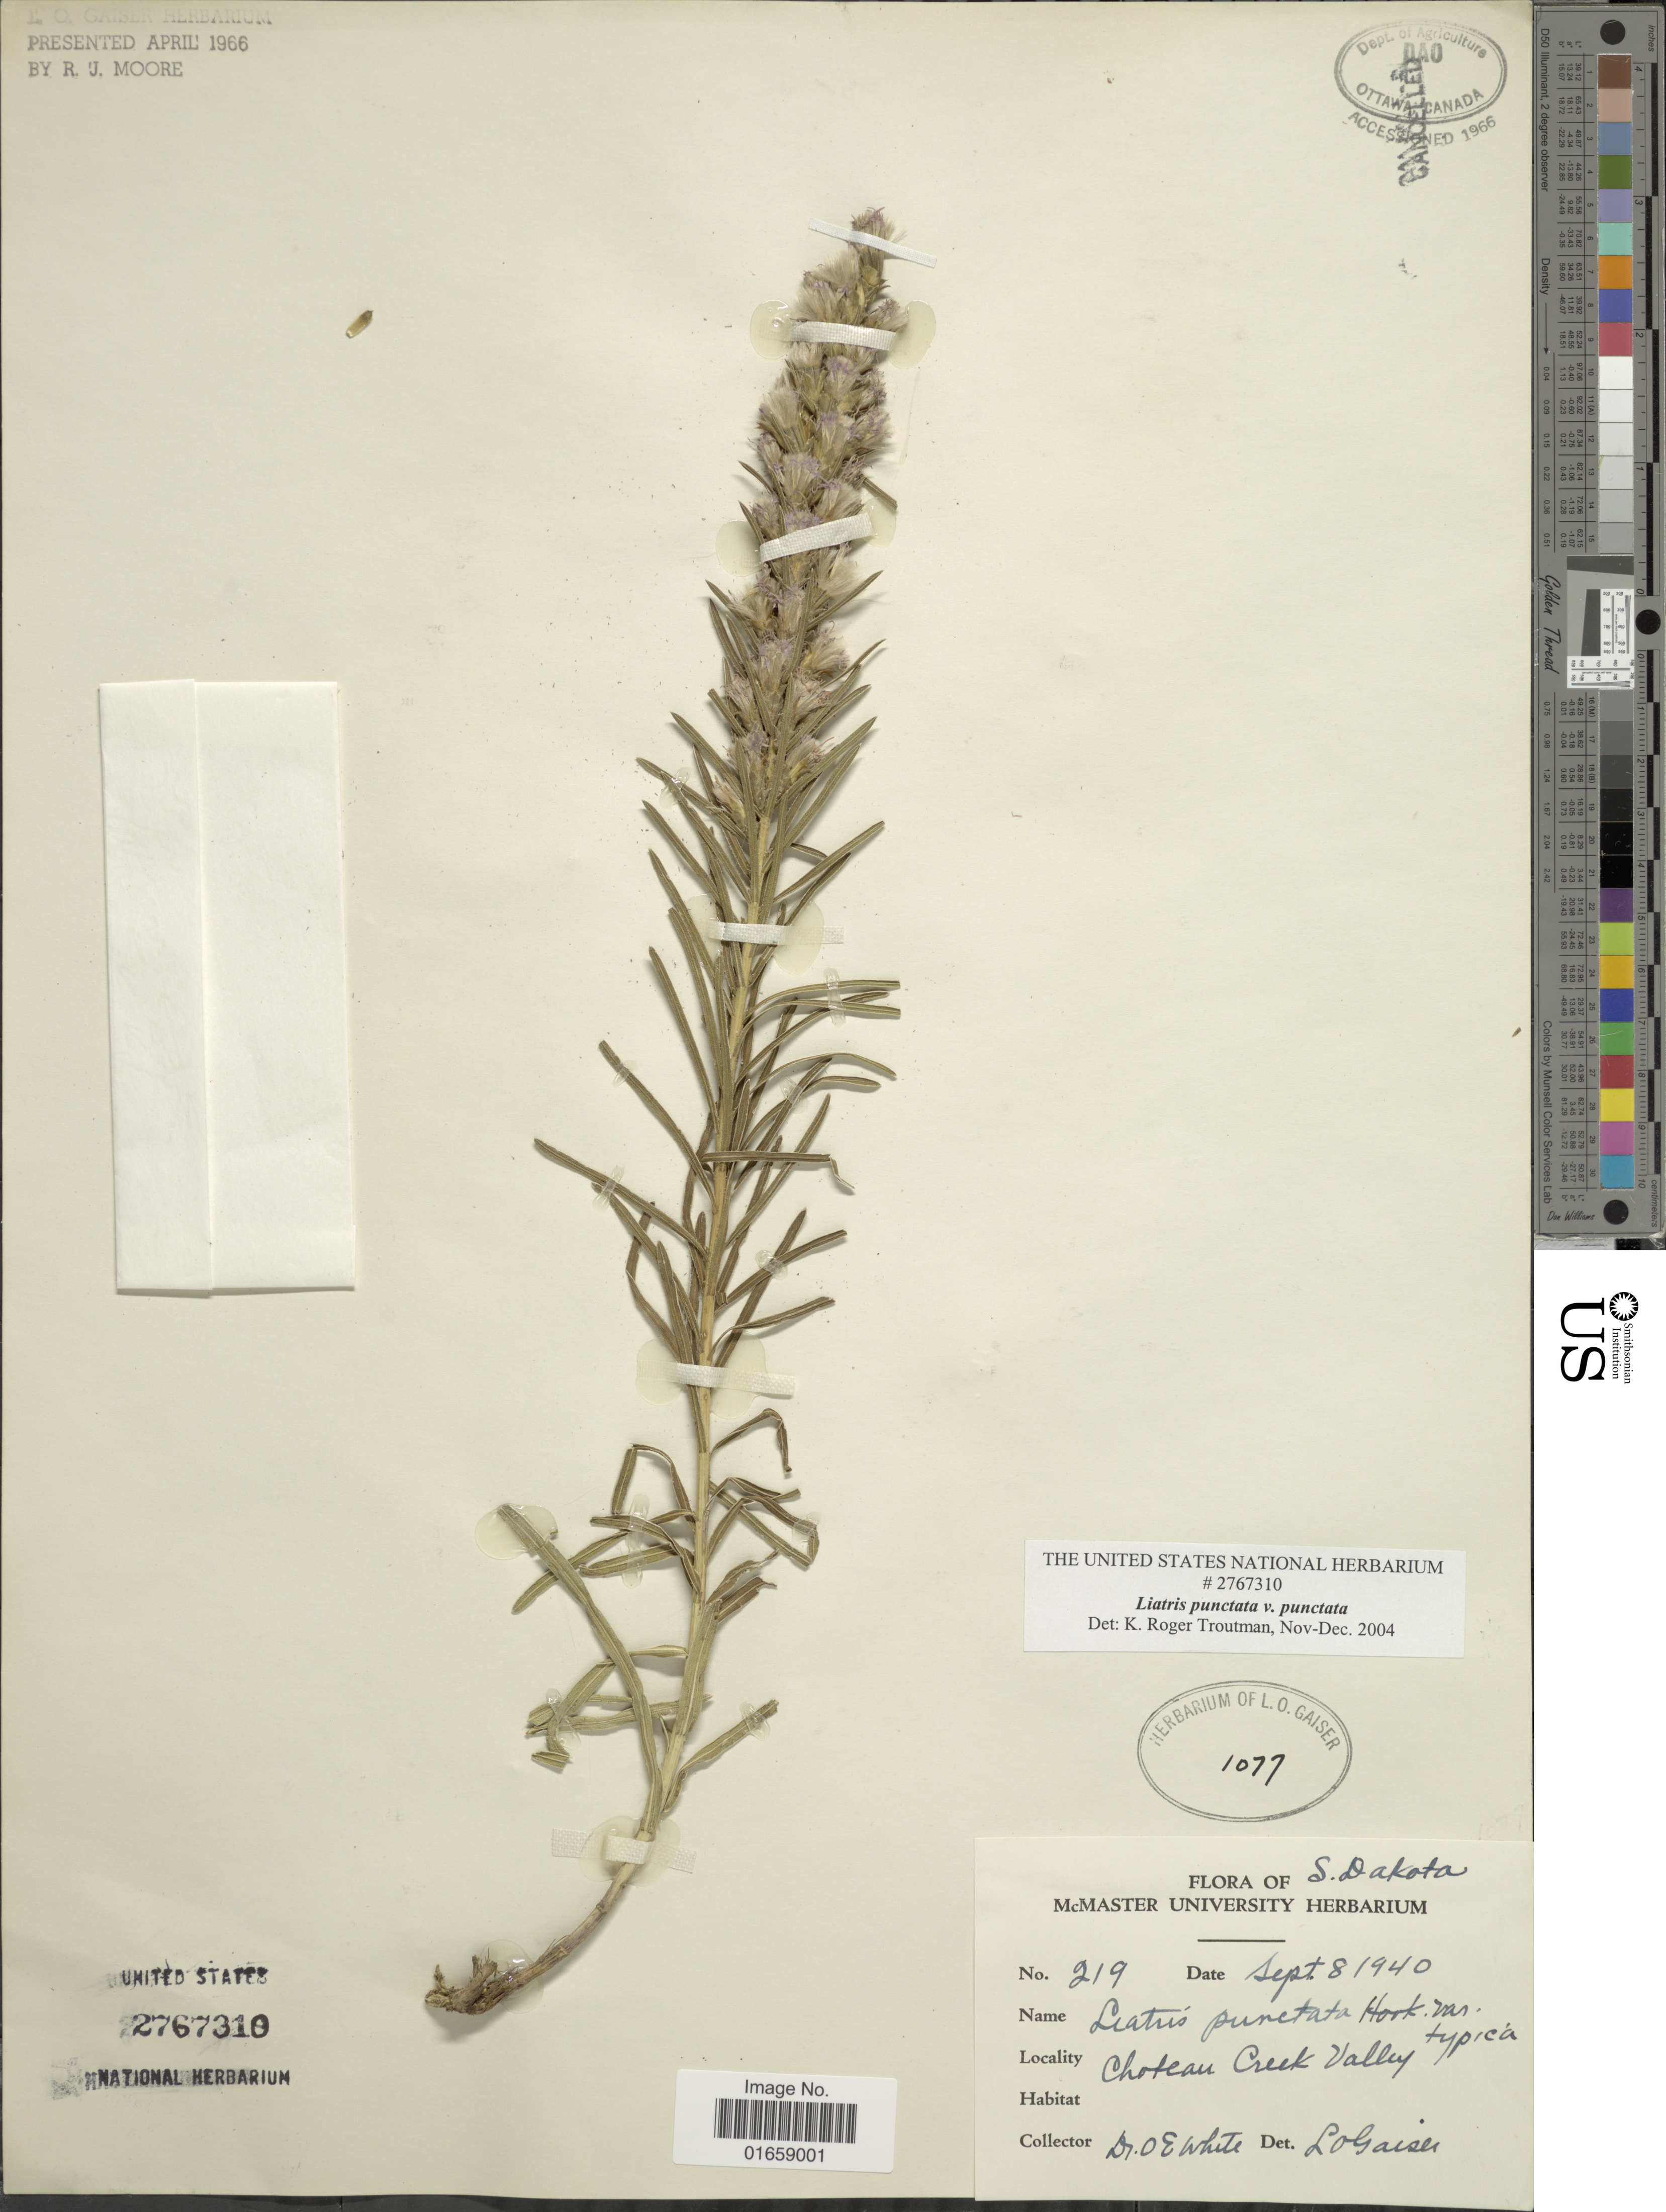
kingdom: Plantae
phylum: Tracheophyta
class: Magnoliopsida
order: Asterales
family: Asteraceae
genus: Liatris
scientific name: Liatris punctata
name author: Hook.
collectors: O. E. White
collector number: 219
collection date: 1940-09-08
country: United States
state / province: South Dakota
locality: Choteau Creek Valley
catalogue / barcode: US 2767310